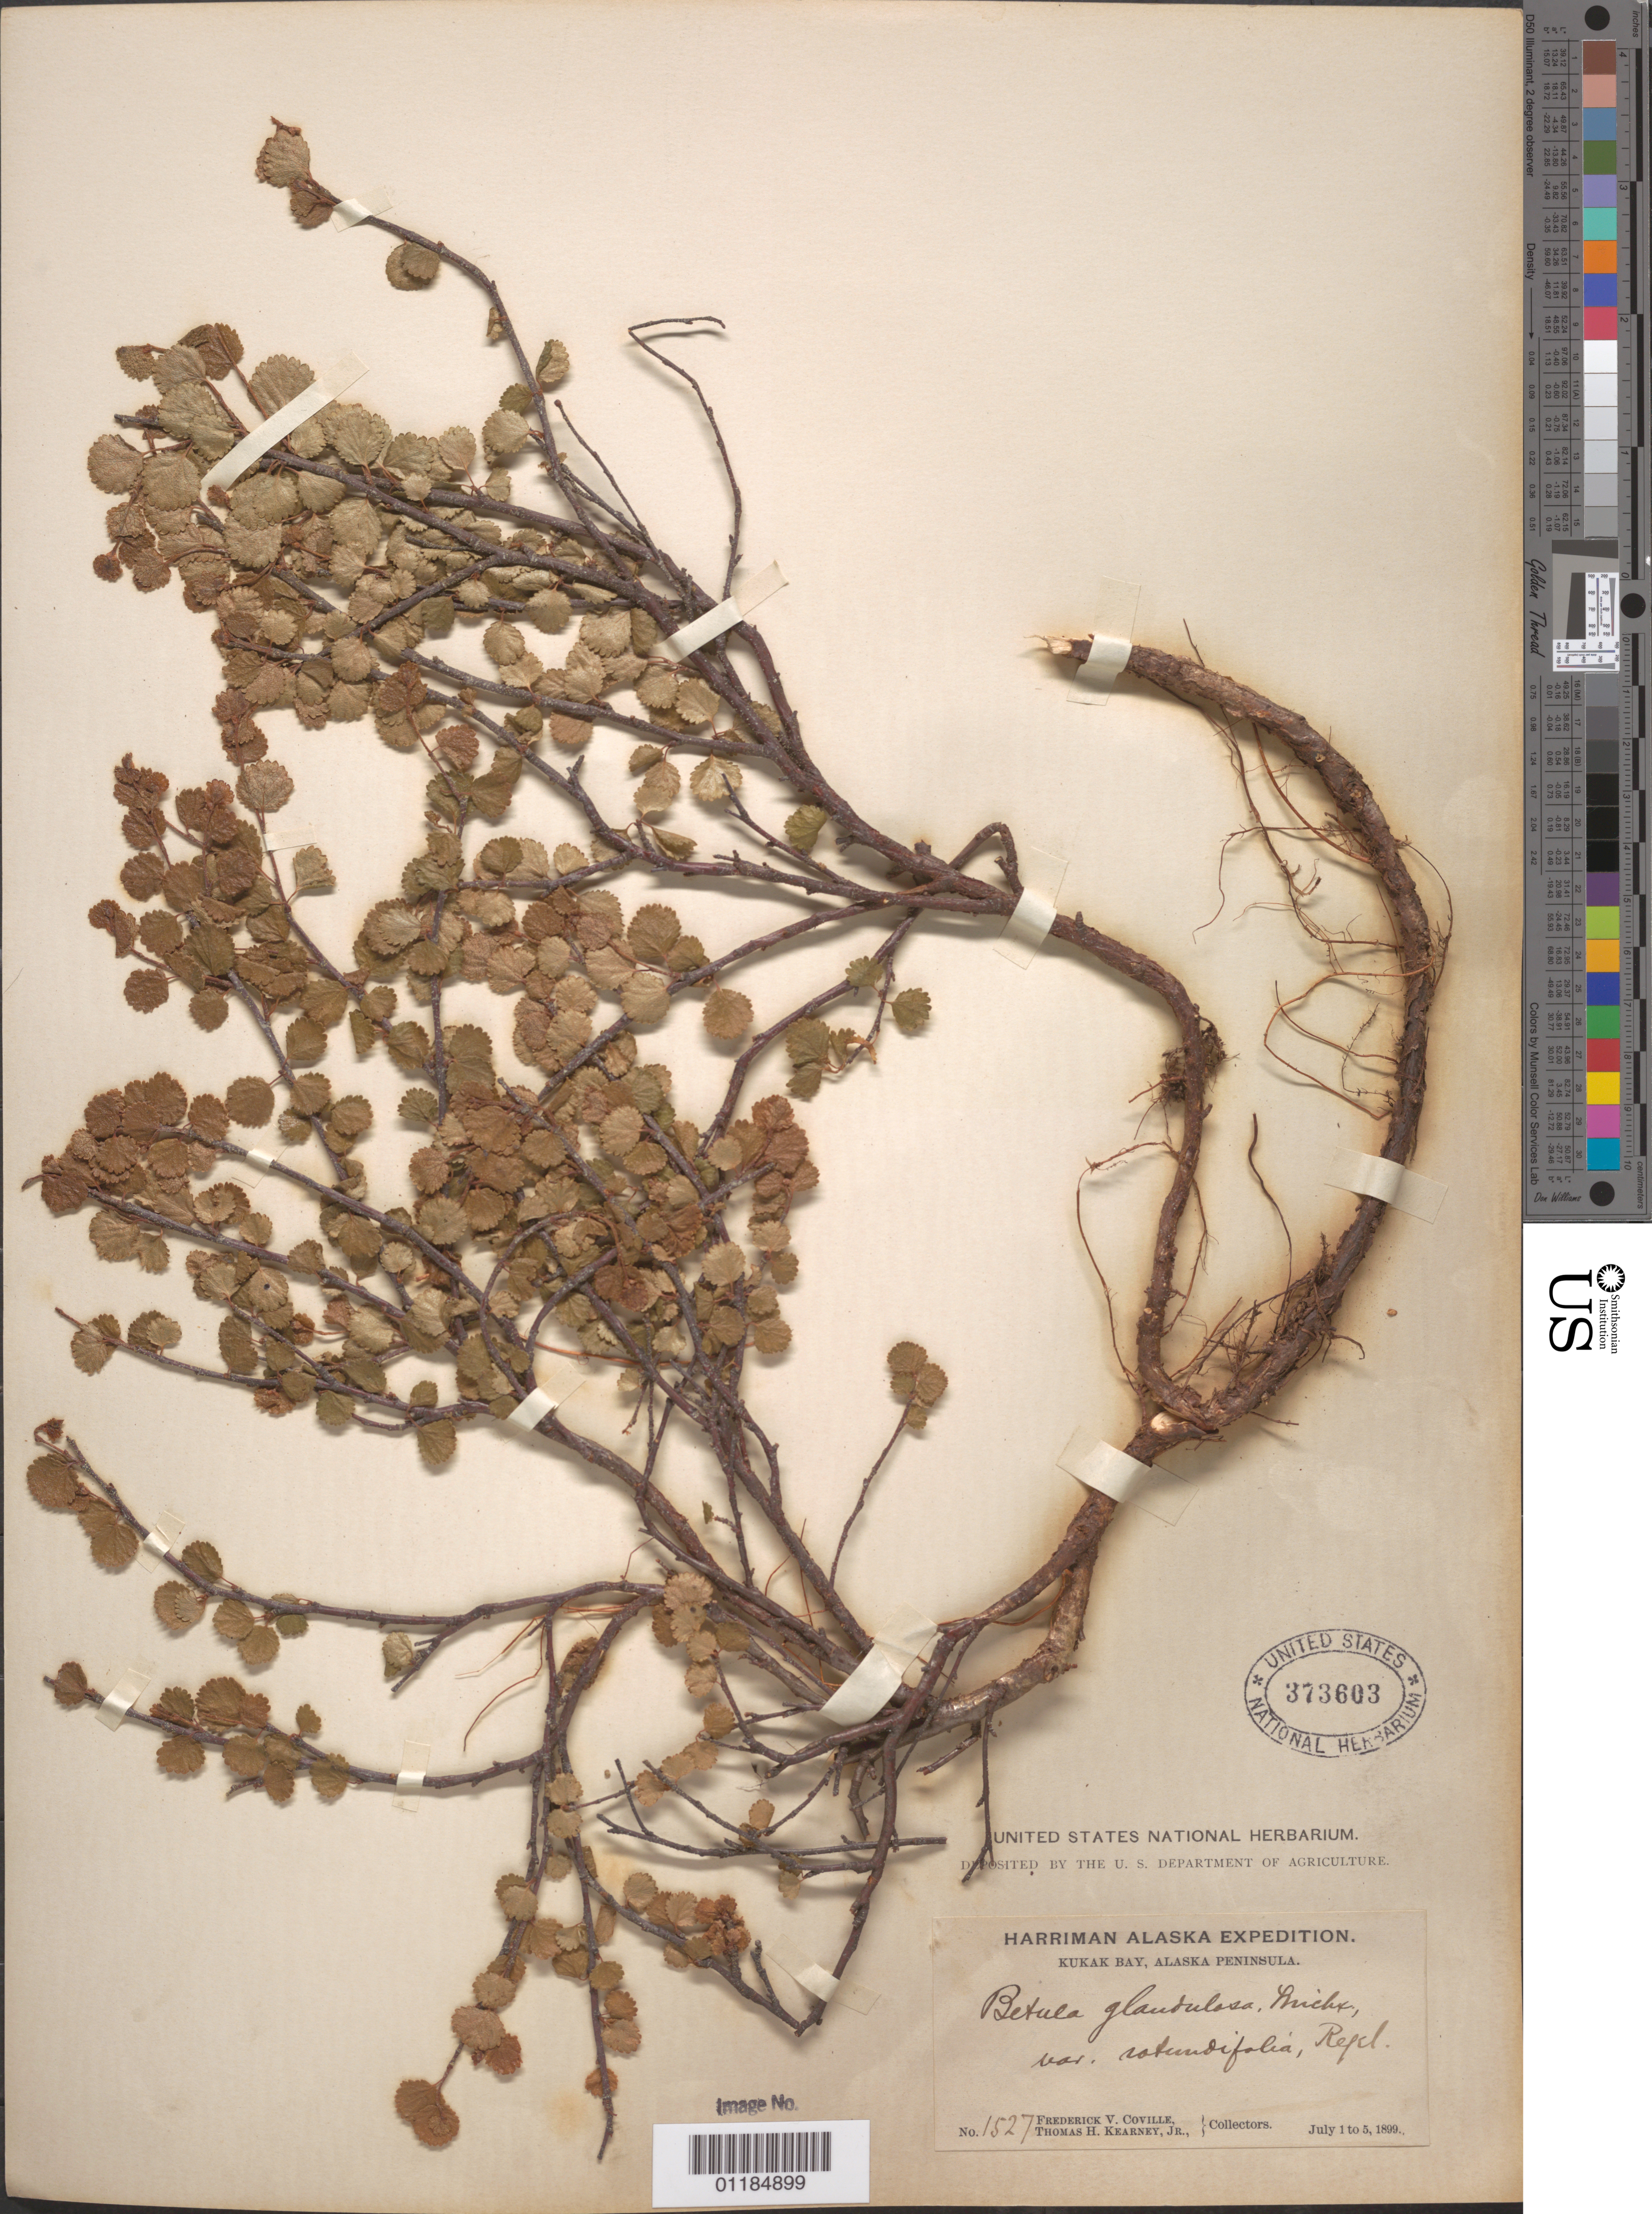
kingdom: Plantae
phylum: Tracheophyta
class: Magnoliopsida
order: Fagales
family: Betulaceae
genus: Betula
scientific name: Betula glandulosa var. rotundifolia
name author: (Spach) Regel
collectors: F. V. Coville & T. H. Kearney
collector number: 1527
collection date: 1899-07-01/1899-07-05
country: United States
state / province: Alaska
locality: Kukak Bay, Alaska Peninsula.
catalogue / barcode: US 373603